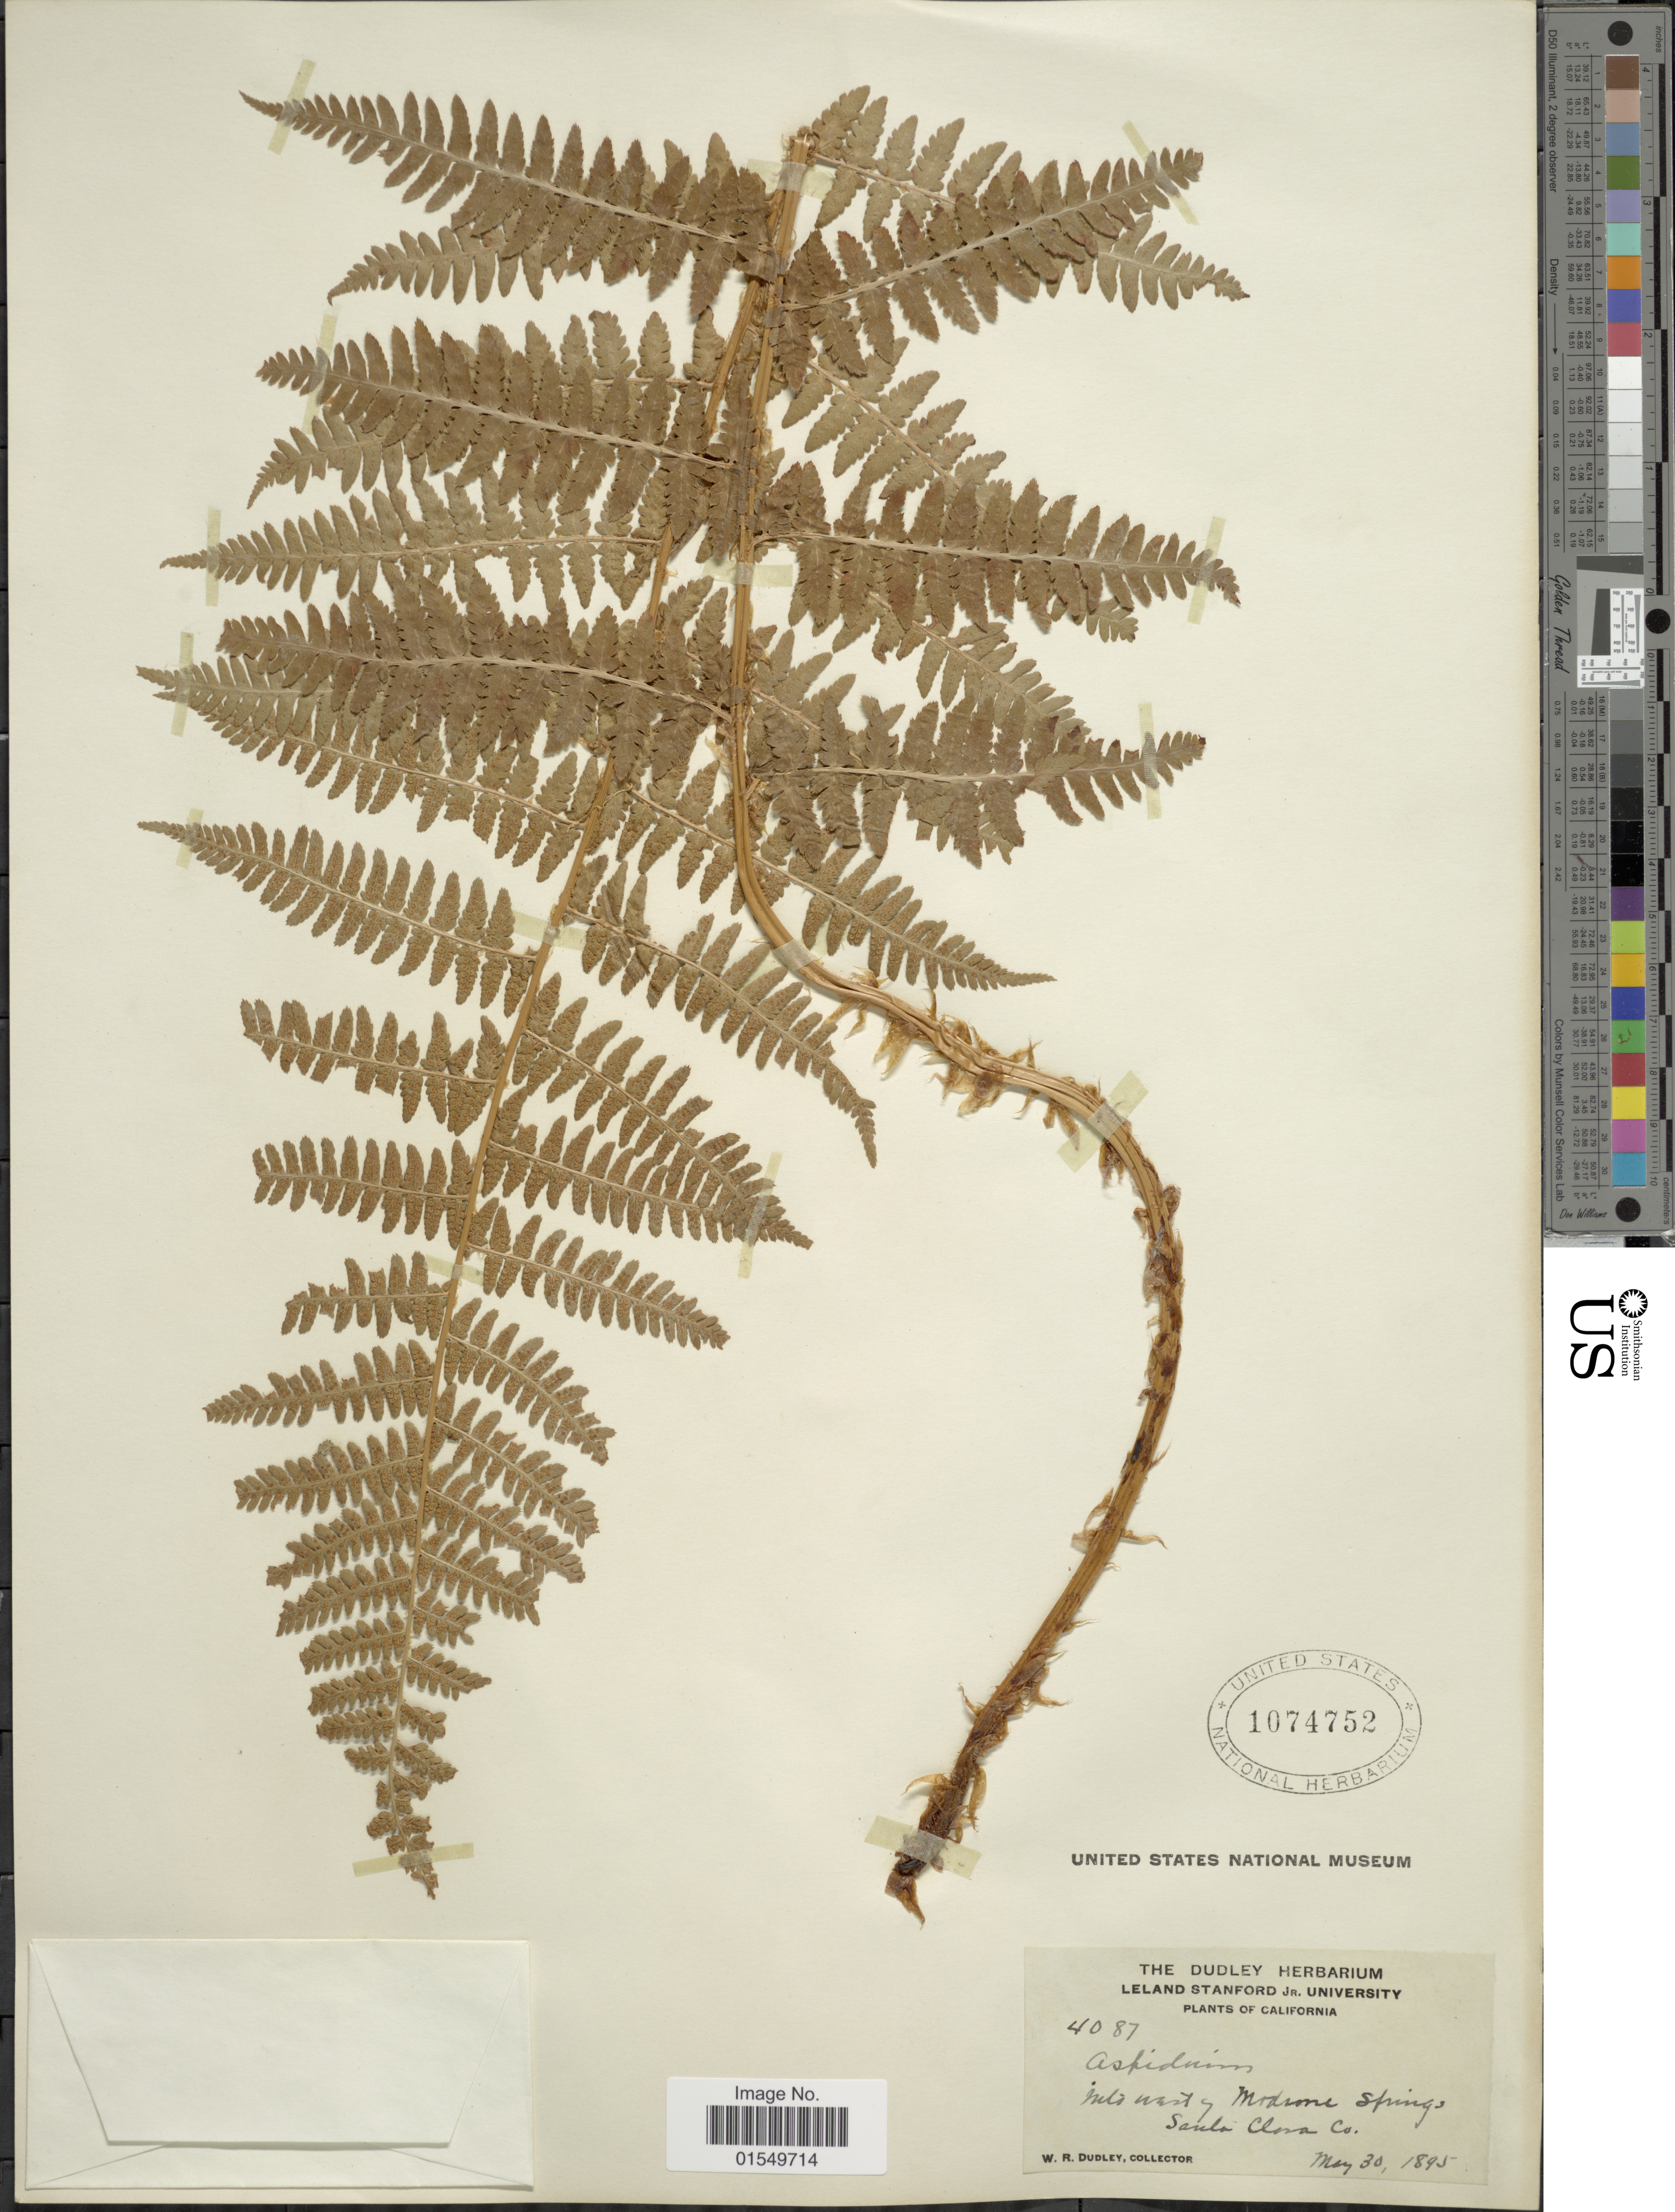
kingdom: Plantae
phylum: Tracheophyta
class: Polypodiopsida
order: Polypodiales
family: Dryopteridaceae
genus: Dryopteris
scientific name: Dryopteris arguta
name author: (Kaulf.) Maxon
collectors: W. Dudley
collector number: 4087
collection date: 1895-05-30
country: United States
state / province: California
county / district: Santa Clara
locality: Mts. west of Modrone Springs, Santa Clara Co.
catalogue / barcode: US 1074752